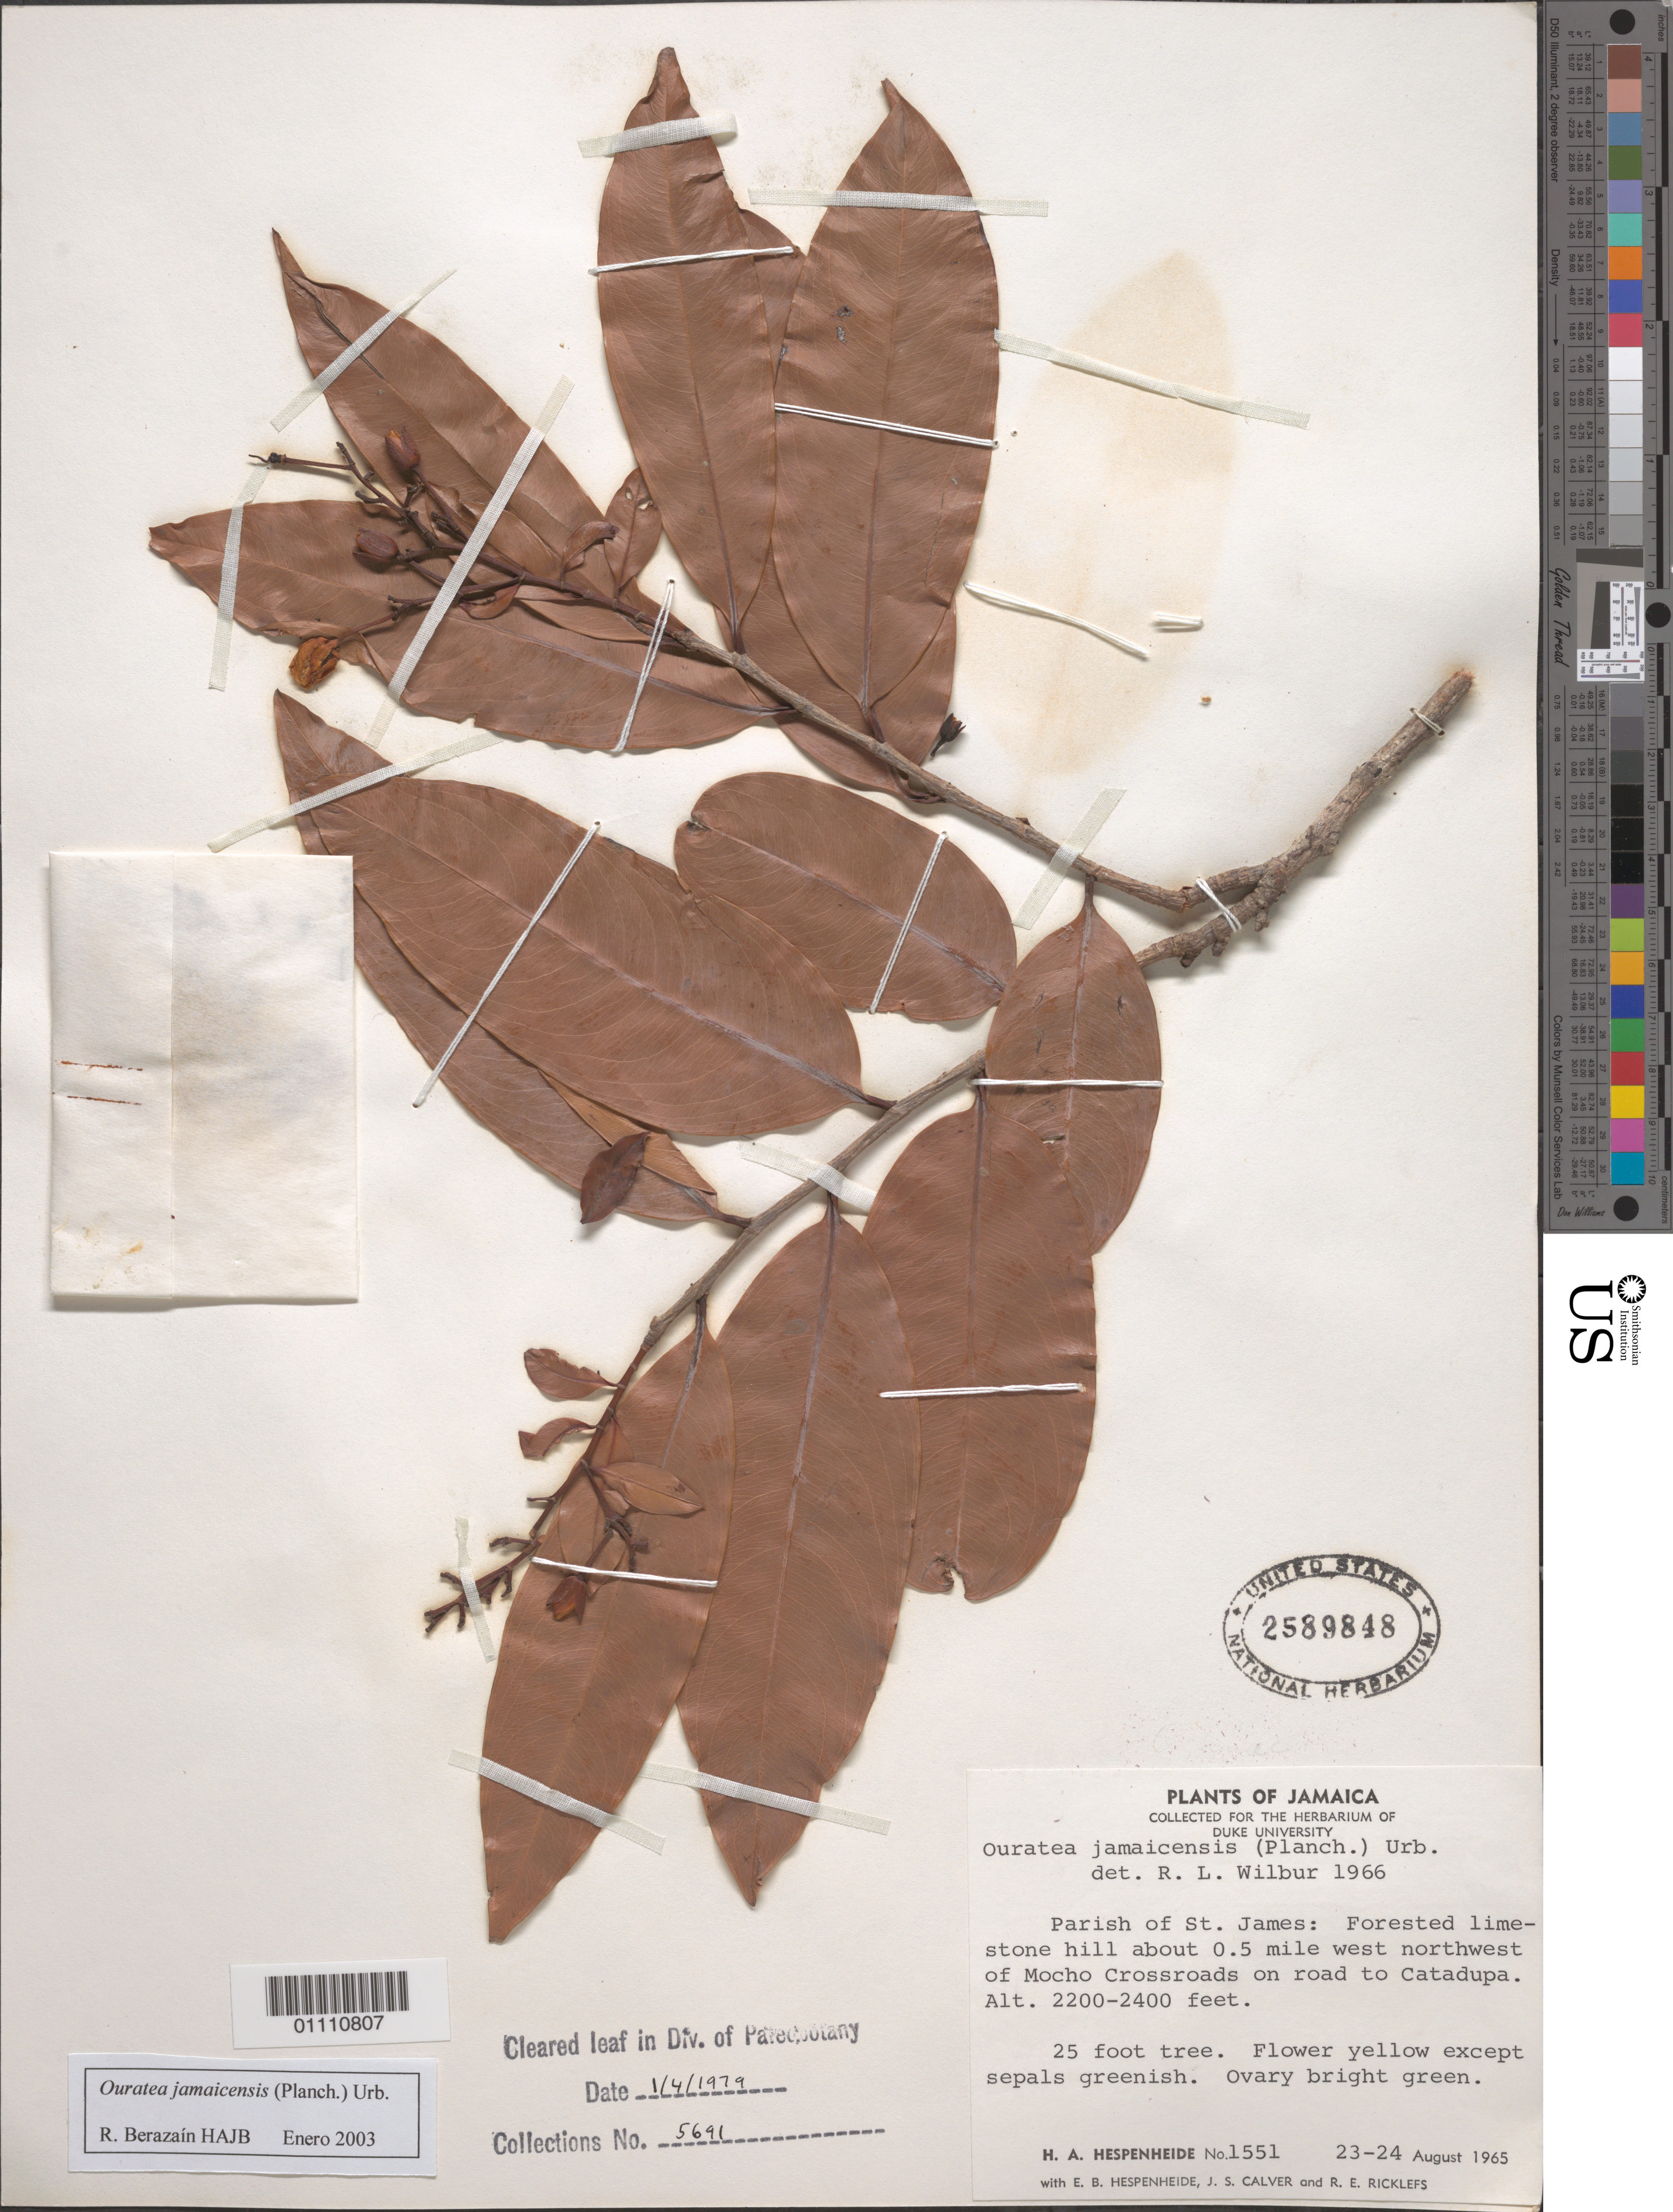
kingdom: Plantae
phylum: Tracheophyta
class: Magnoliopsida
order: Malpighiales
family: Ochnaceae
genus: Ouratea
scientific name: Ouratea jamaicensis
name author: (Planch.) Urb.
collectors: H. A. Hespenheide, E. Hespenheide, J. Calver & R. Ricklefs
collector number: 1551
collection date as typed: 23 Aug 1965 and 24 Aug 1965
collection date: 1965-08-23,1965-08-24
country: Jamaica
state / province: Saint James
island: Jamaica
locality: Forested limestone hill about 0.5 mile WNW of Mocho Crossroads on road to Catadupa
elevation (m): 671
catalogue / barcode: US 2589848